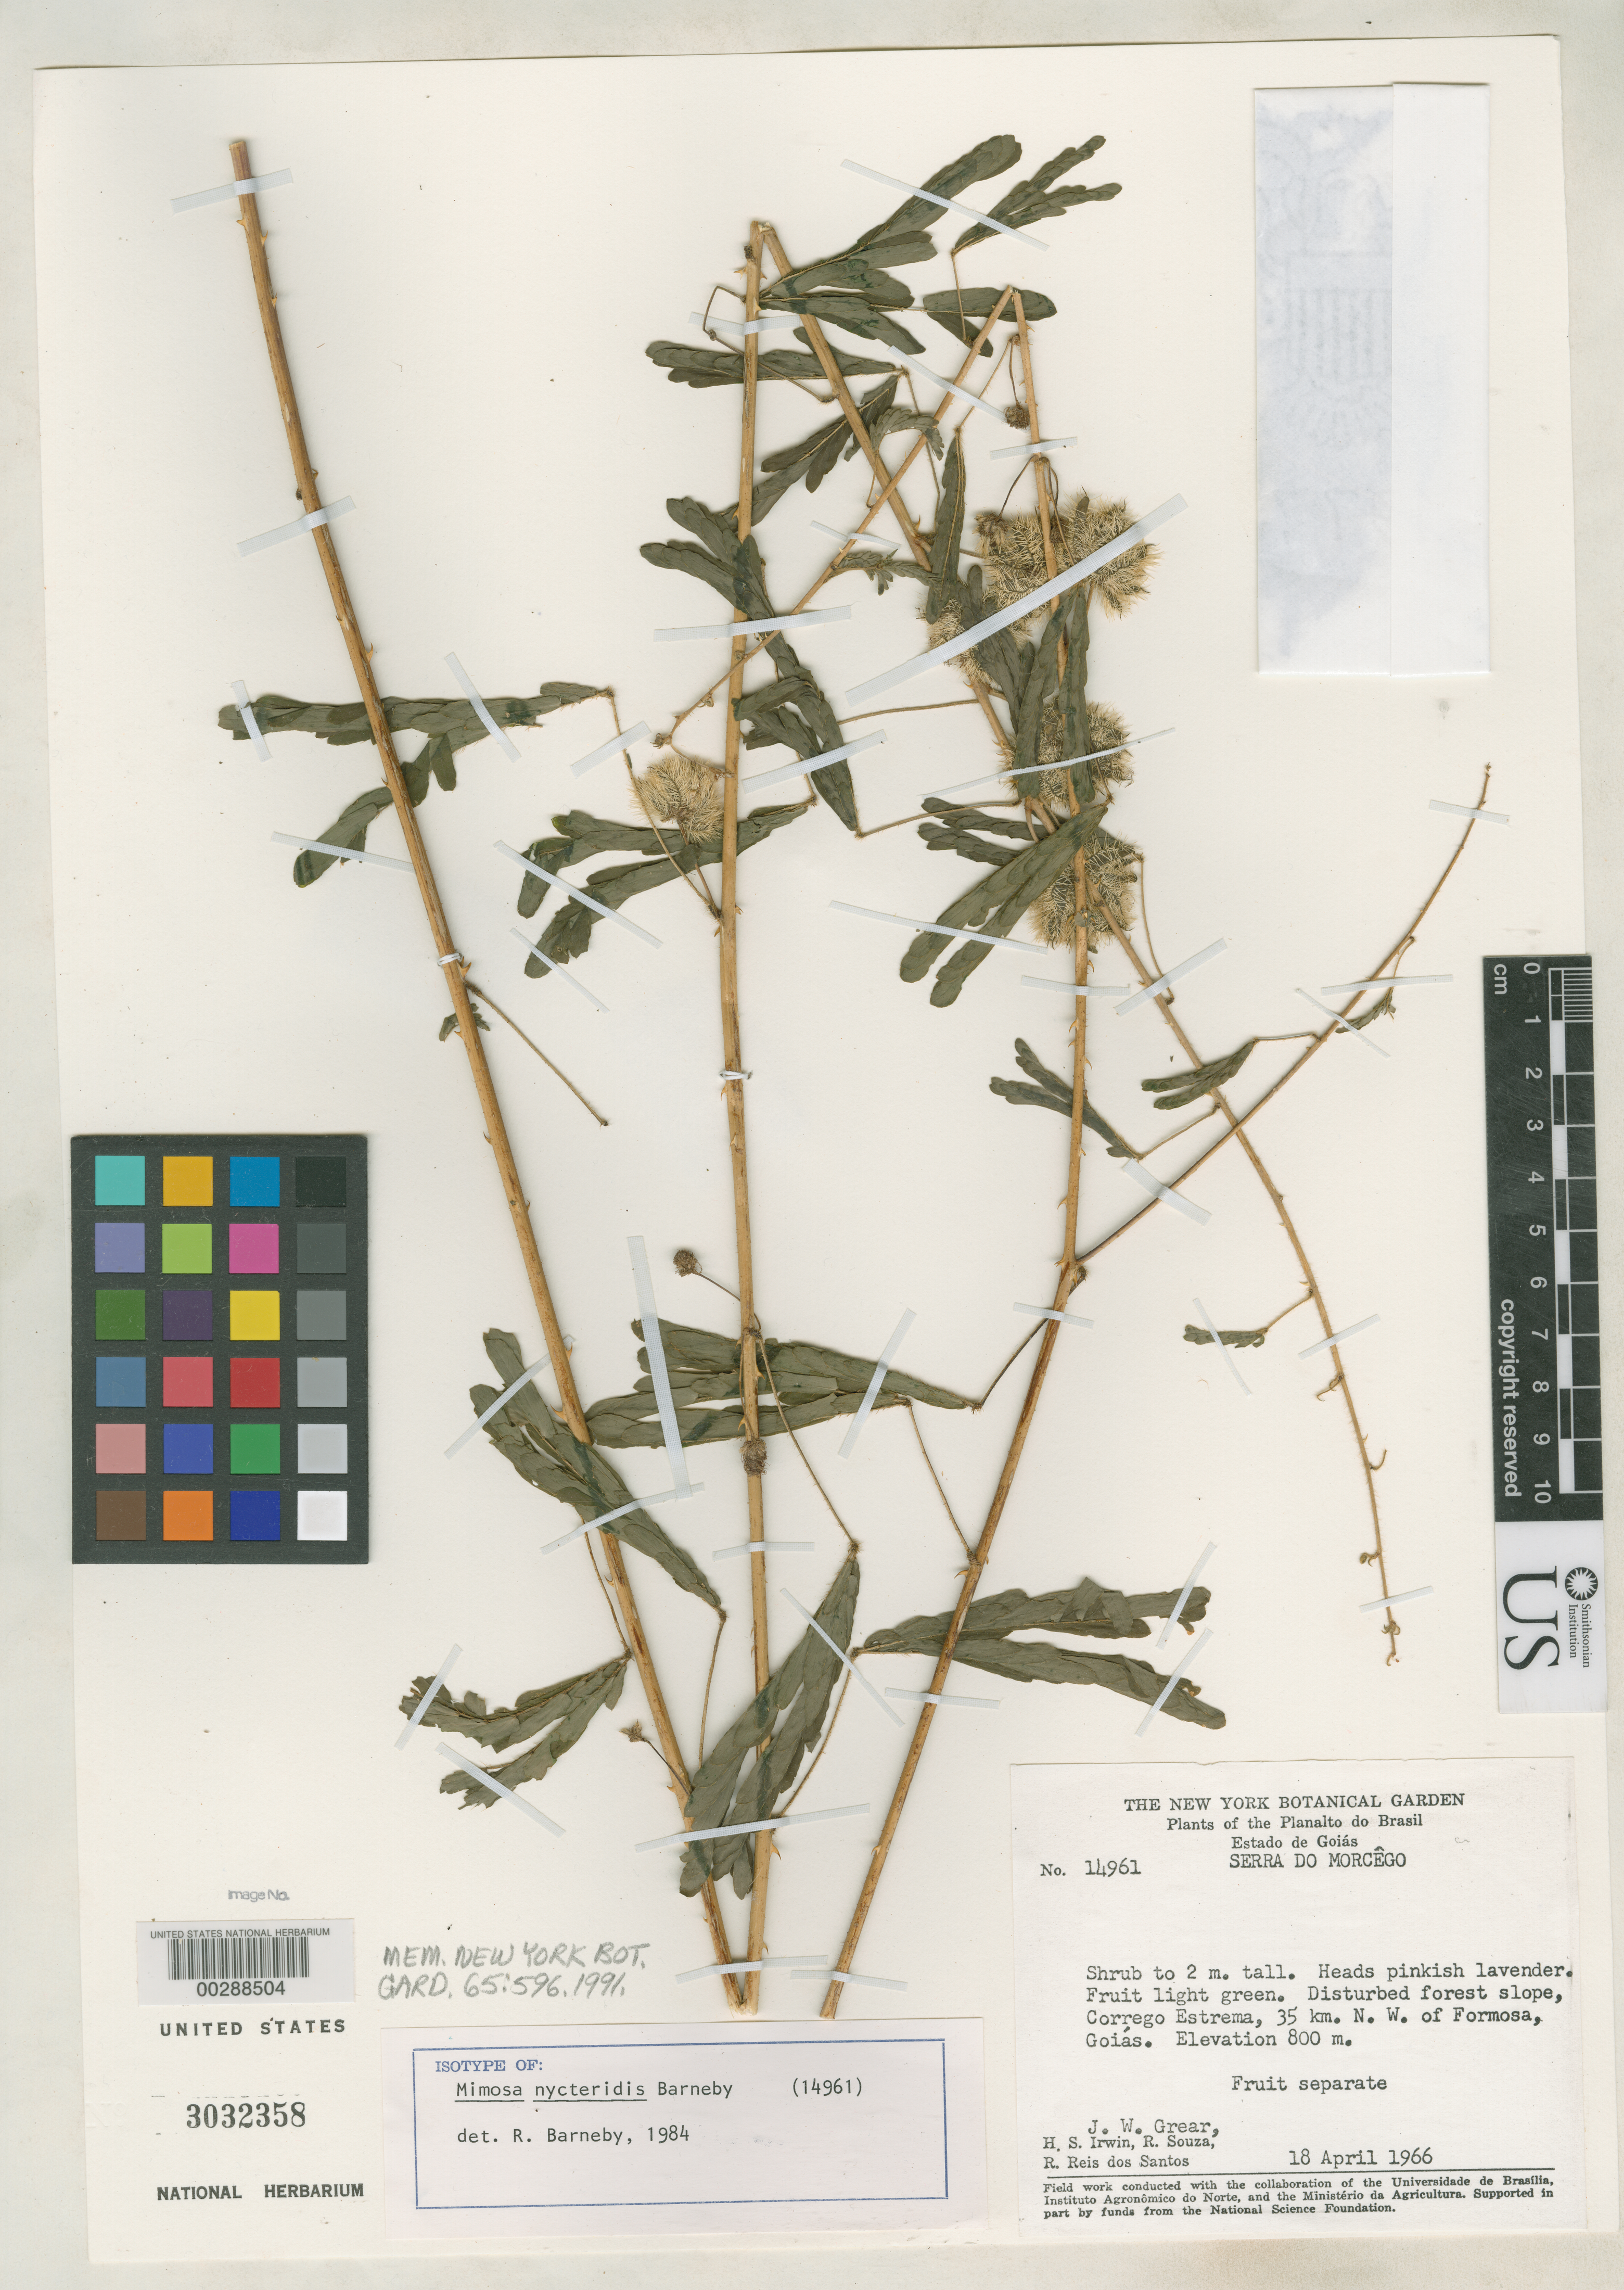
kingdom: Plantae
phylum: Tracheophyta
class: Magnoliopsida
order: Fabales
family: Fabaceae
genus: Mimosa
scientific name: Mimosa nycteridis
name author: Barneby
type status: Isotype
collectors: J. W. Grear, H. Irwin, R. Souza & R. G. P. Santos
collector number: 14961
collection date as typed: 18 Apr 1966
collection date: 1966-04-18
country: Brazil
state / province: Goiás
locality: Serra do Morcego, Corrego Estrema, 35 km NW of Formosa.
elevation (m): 800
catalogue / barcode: US 3032358